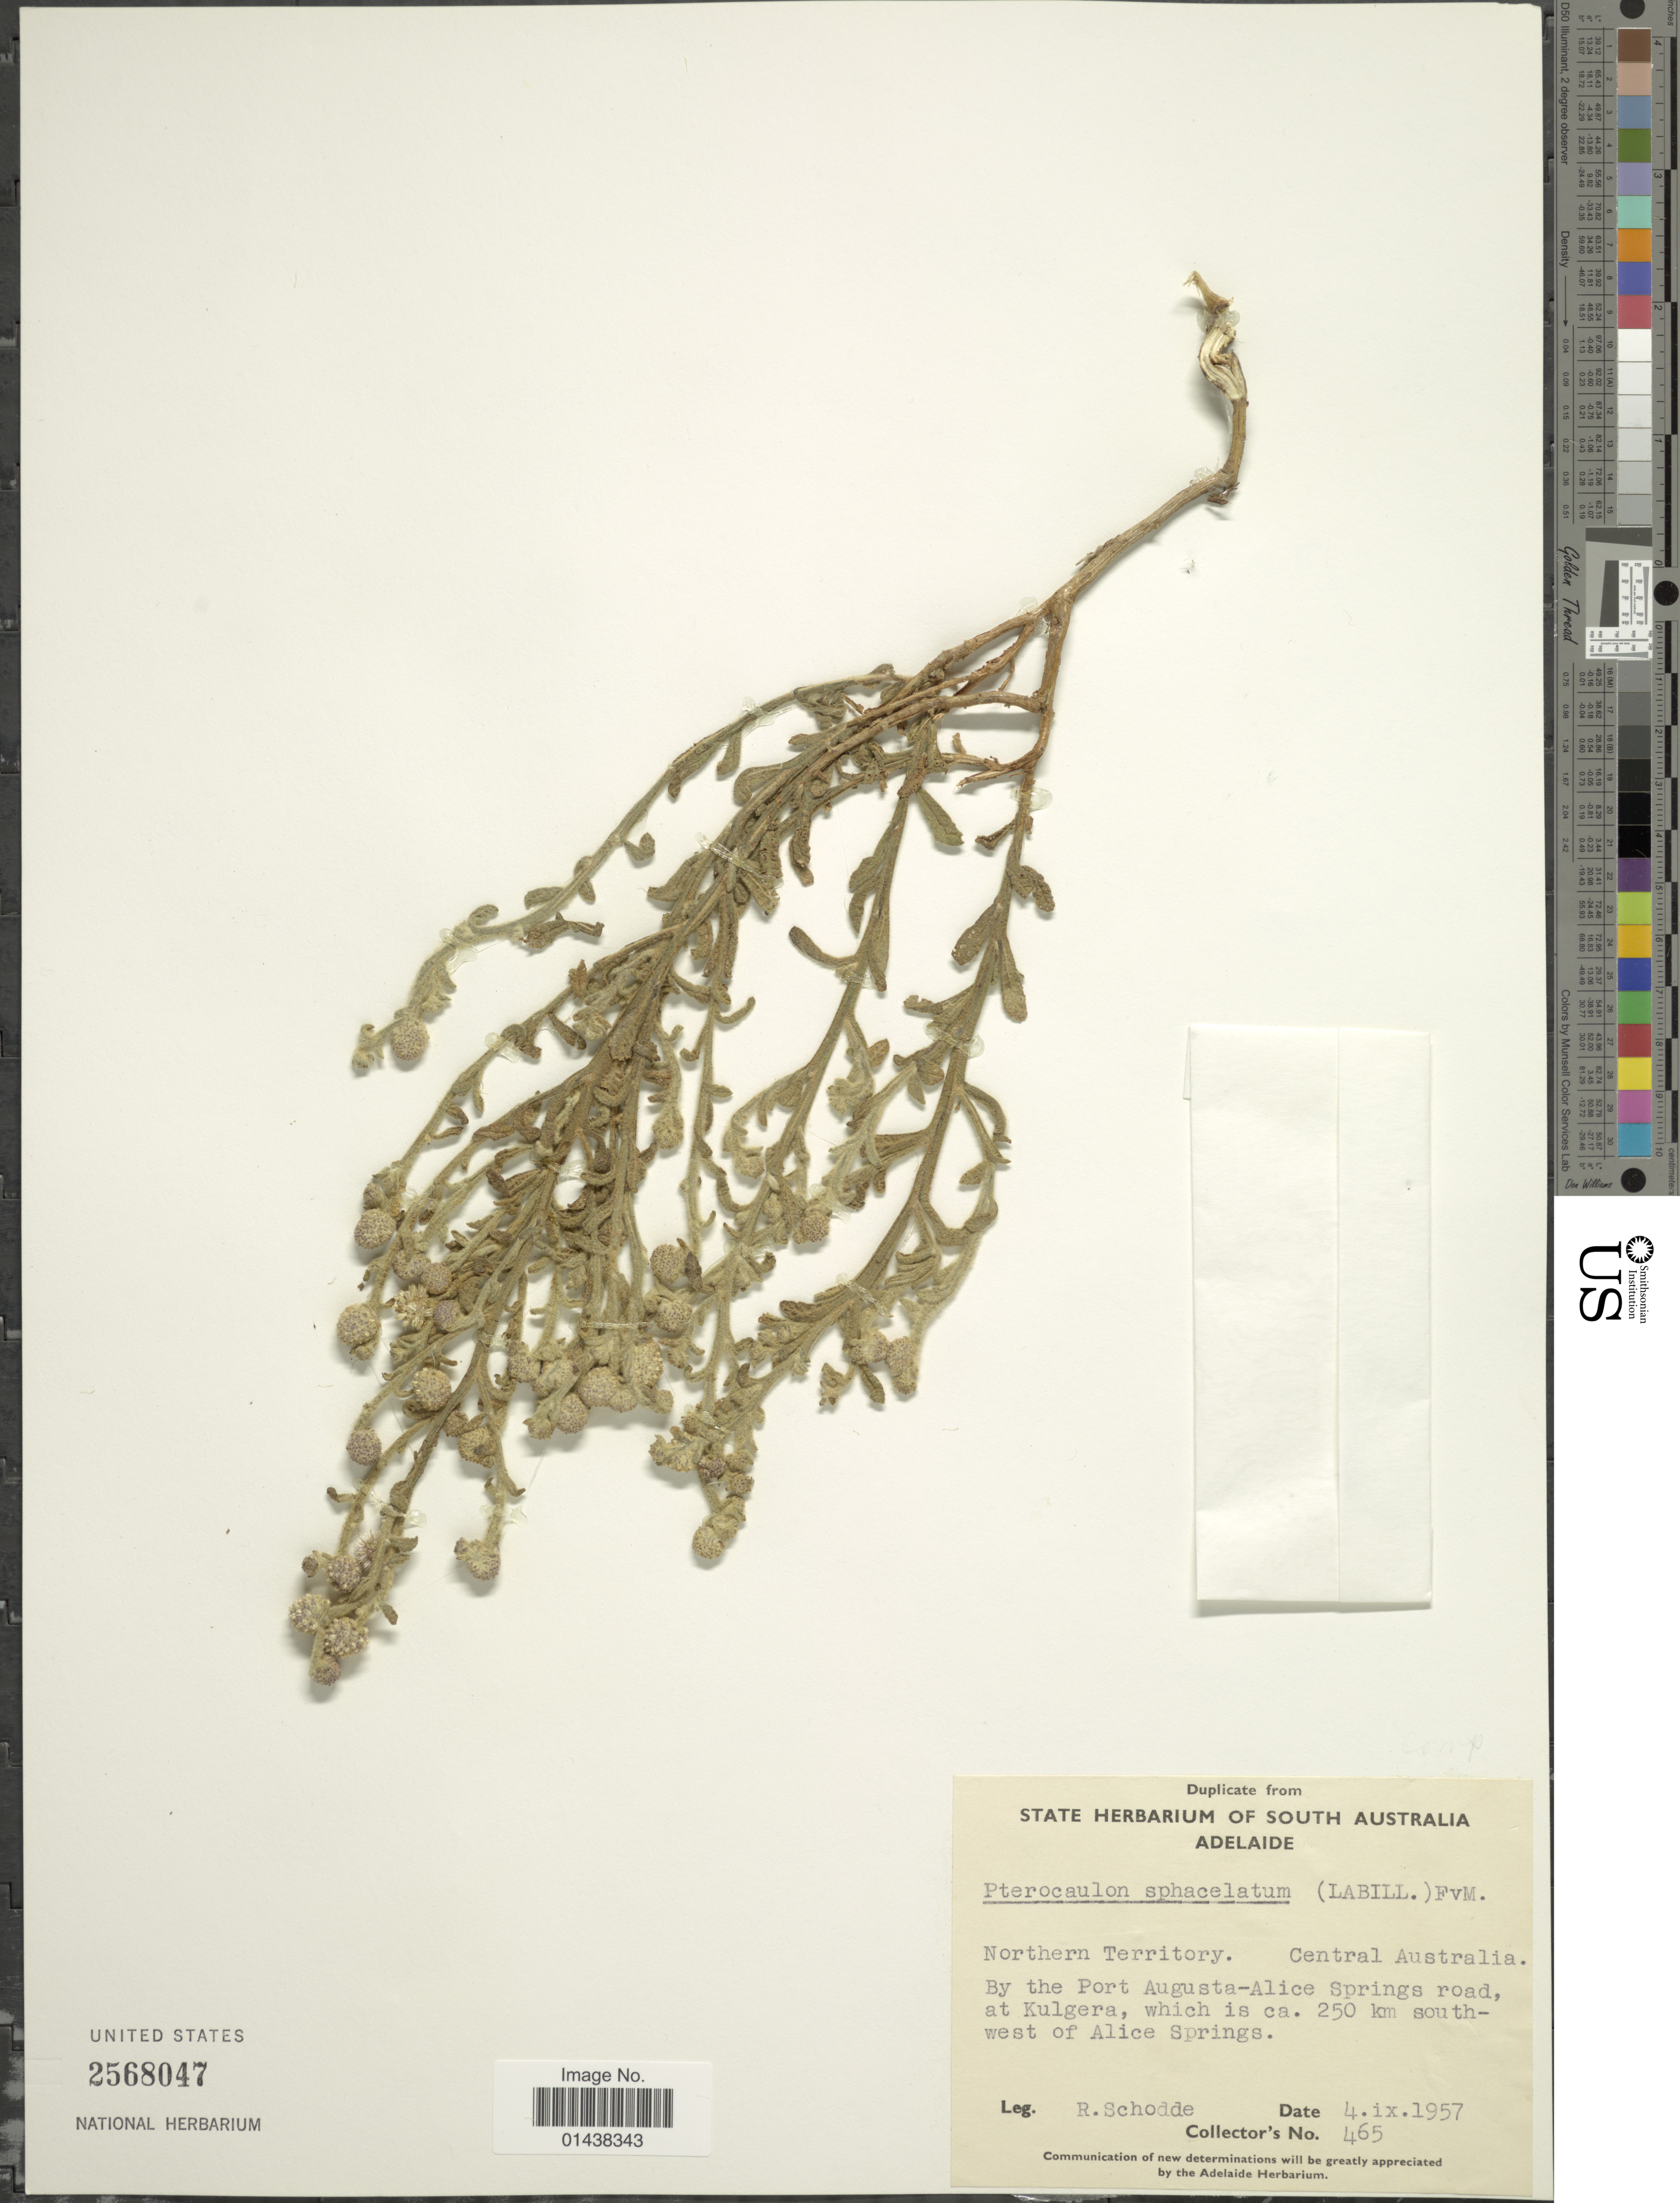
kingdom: Plantae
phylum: Tracheophyta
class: Magnoliopsida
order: Asterales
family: Asteraceae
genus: Pterocaulon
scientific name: Pterocaulon sphacelatum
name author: (Labill.) F. Muell.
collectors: R. Schodde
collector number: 465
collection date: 1957-09-04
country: Australia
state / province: Northern Territory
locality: Central Australia. By the Port Augusta-Alice Springs road, at Kulgera, which is ca. 250 km southwest of Alice Springs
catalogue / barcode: US 2568047